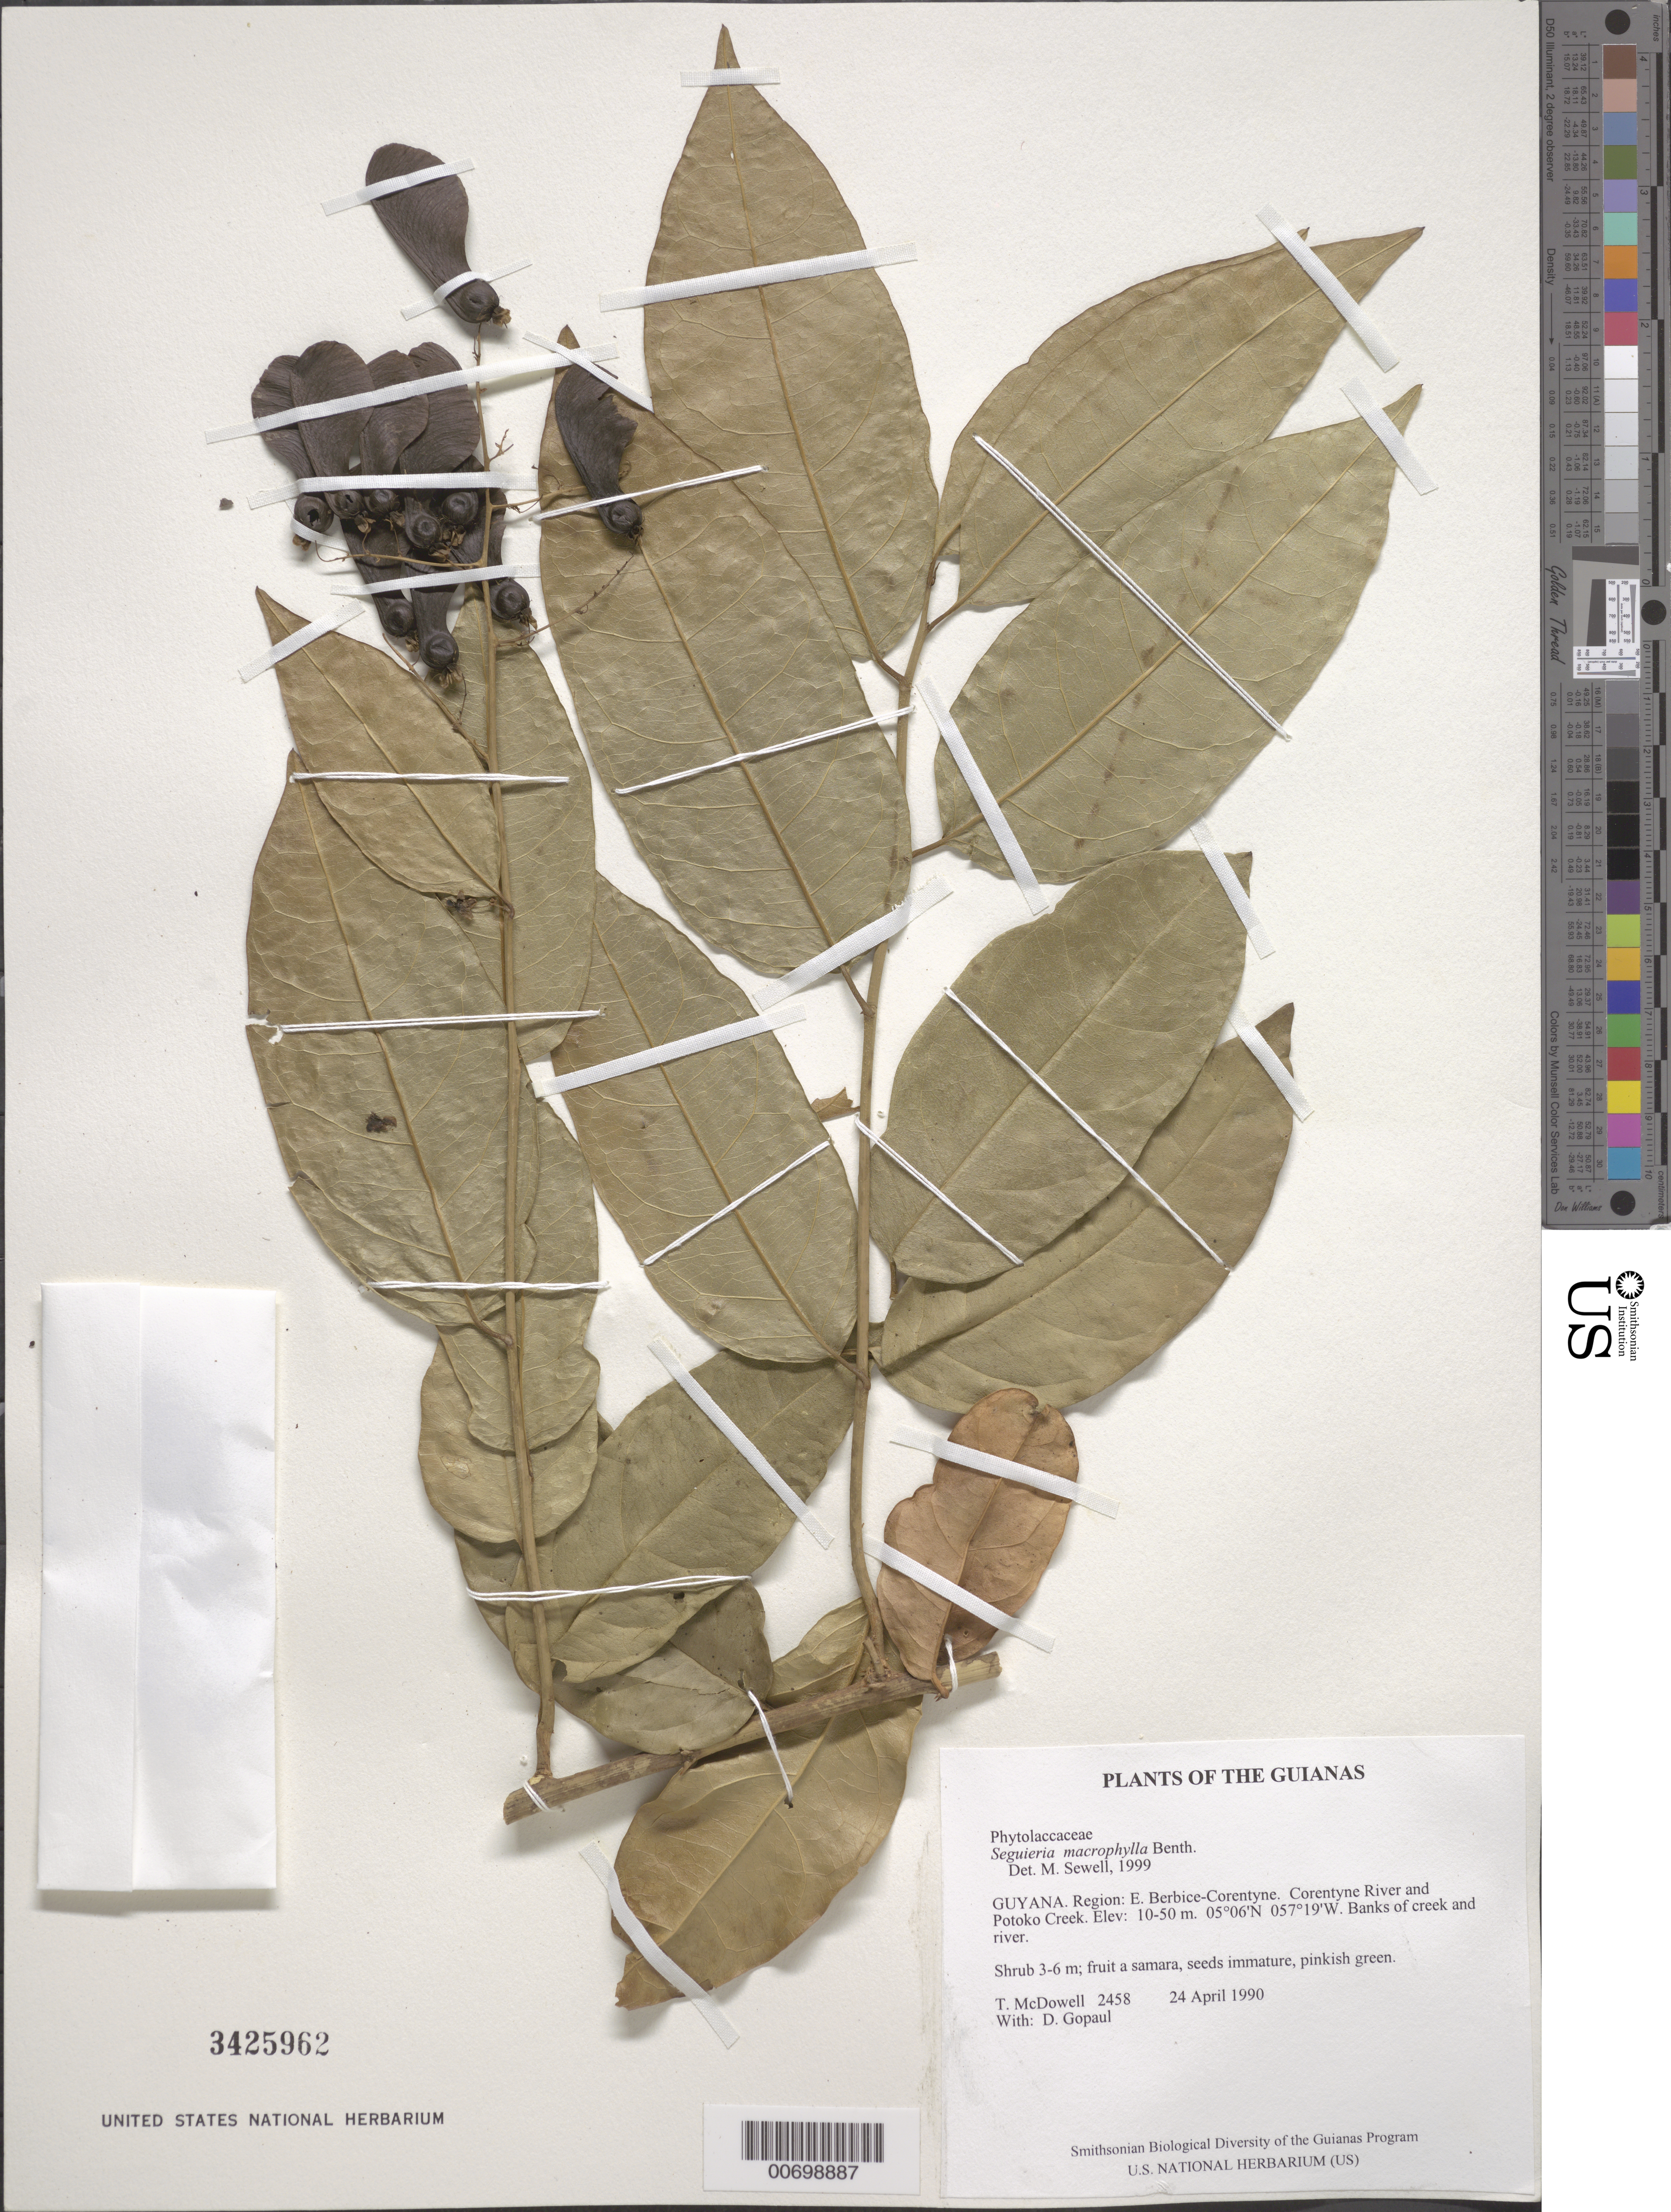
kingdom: Plantae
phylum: Tracheophyta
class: Magnoliopsida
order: Caryophyllales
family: Phytolaccaceae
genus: Seguieria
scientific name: Seguieria macrophylla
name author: Benth.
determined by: Sewell, M.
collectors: T. McDowell & D. Gopaul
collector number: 2458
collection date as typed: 24 April 1990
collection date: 1990-04-24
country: Guyana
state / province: E. Berbice-Corentyne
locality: Corentyne River and Potoko Creek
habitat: Banks of creek and river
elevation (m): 10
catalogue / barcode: US 3425962